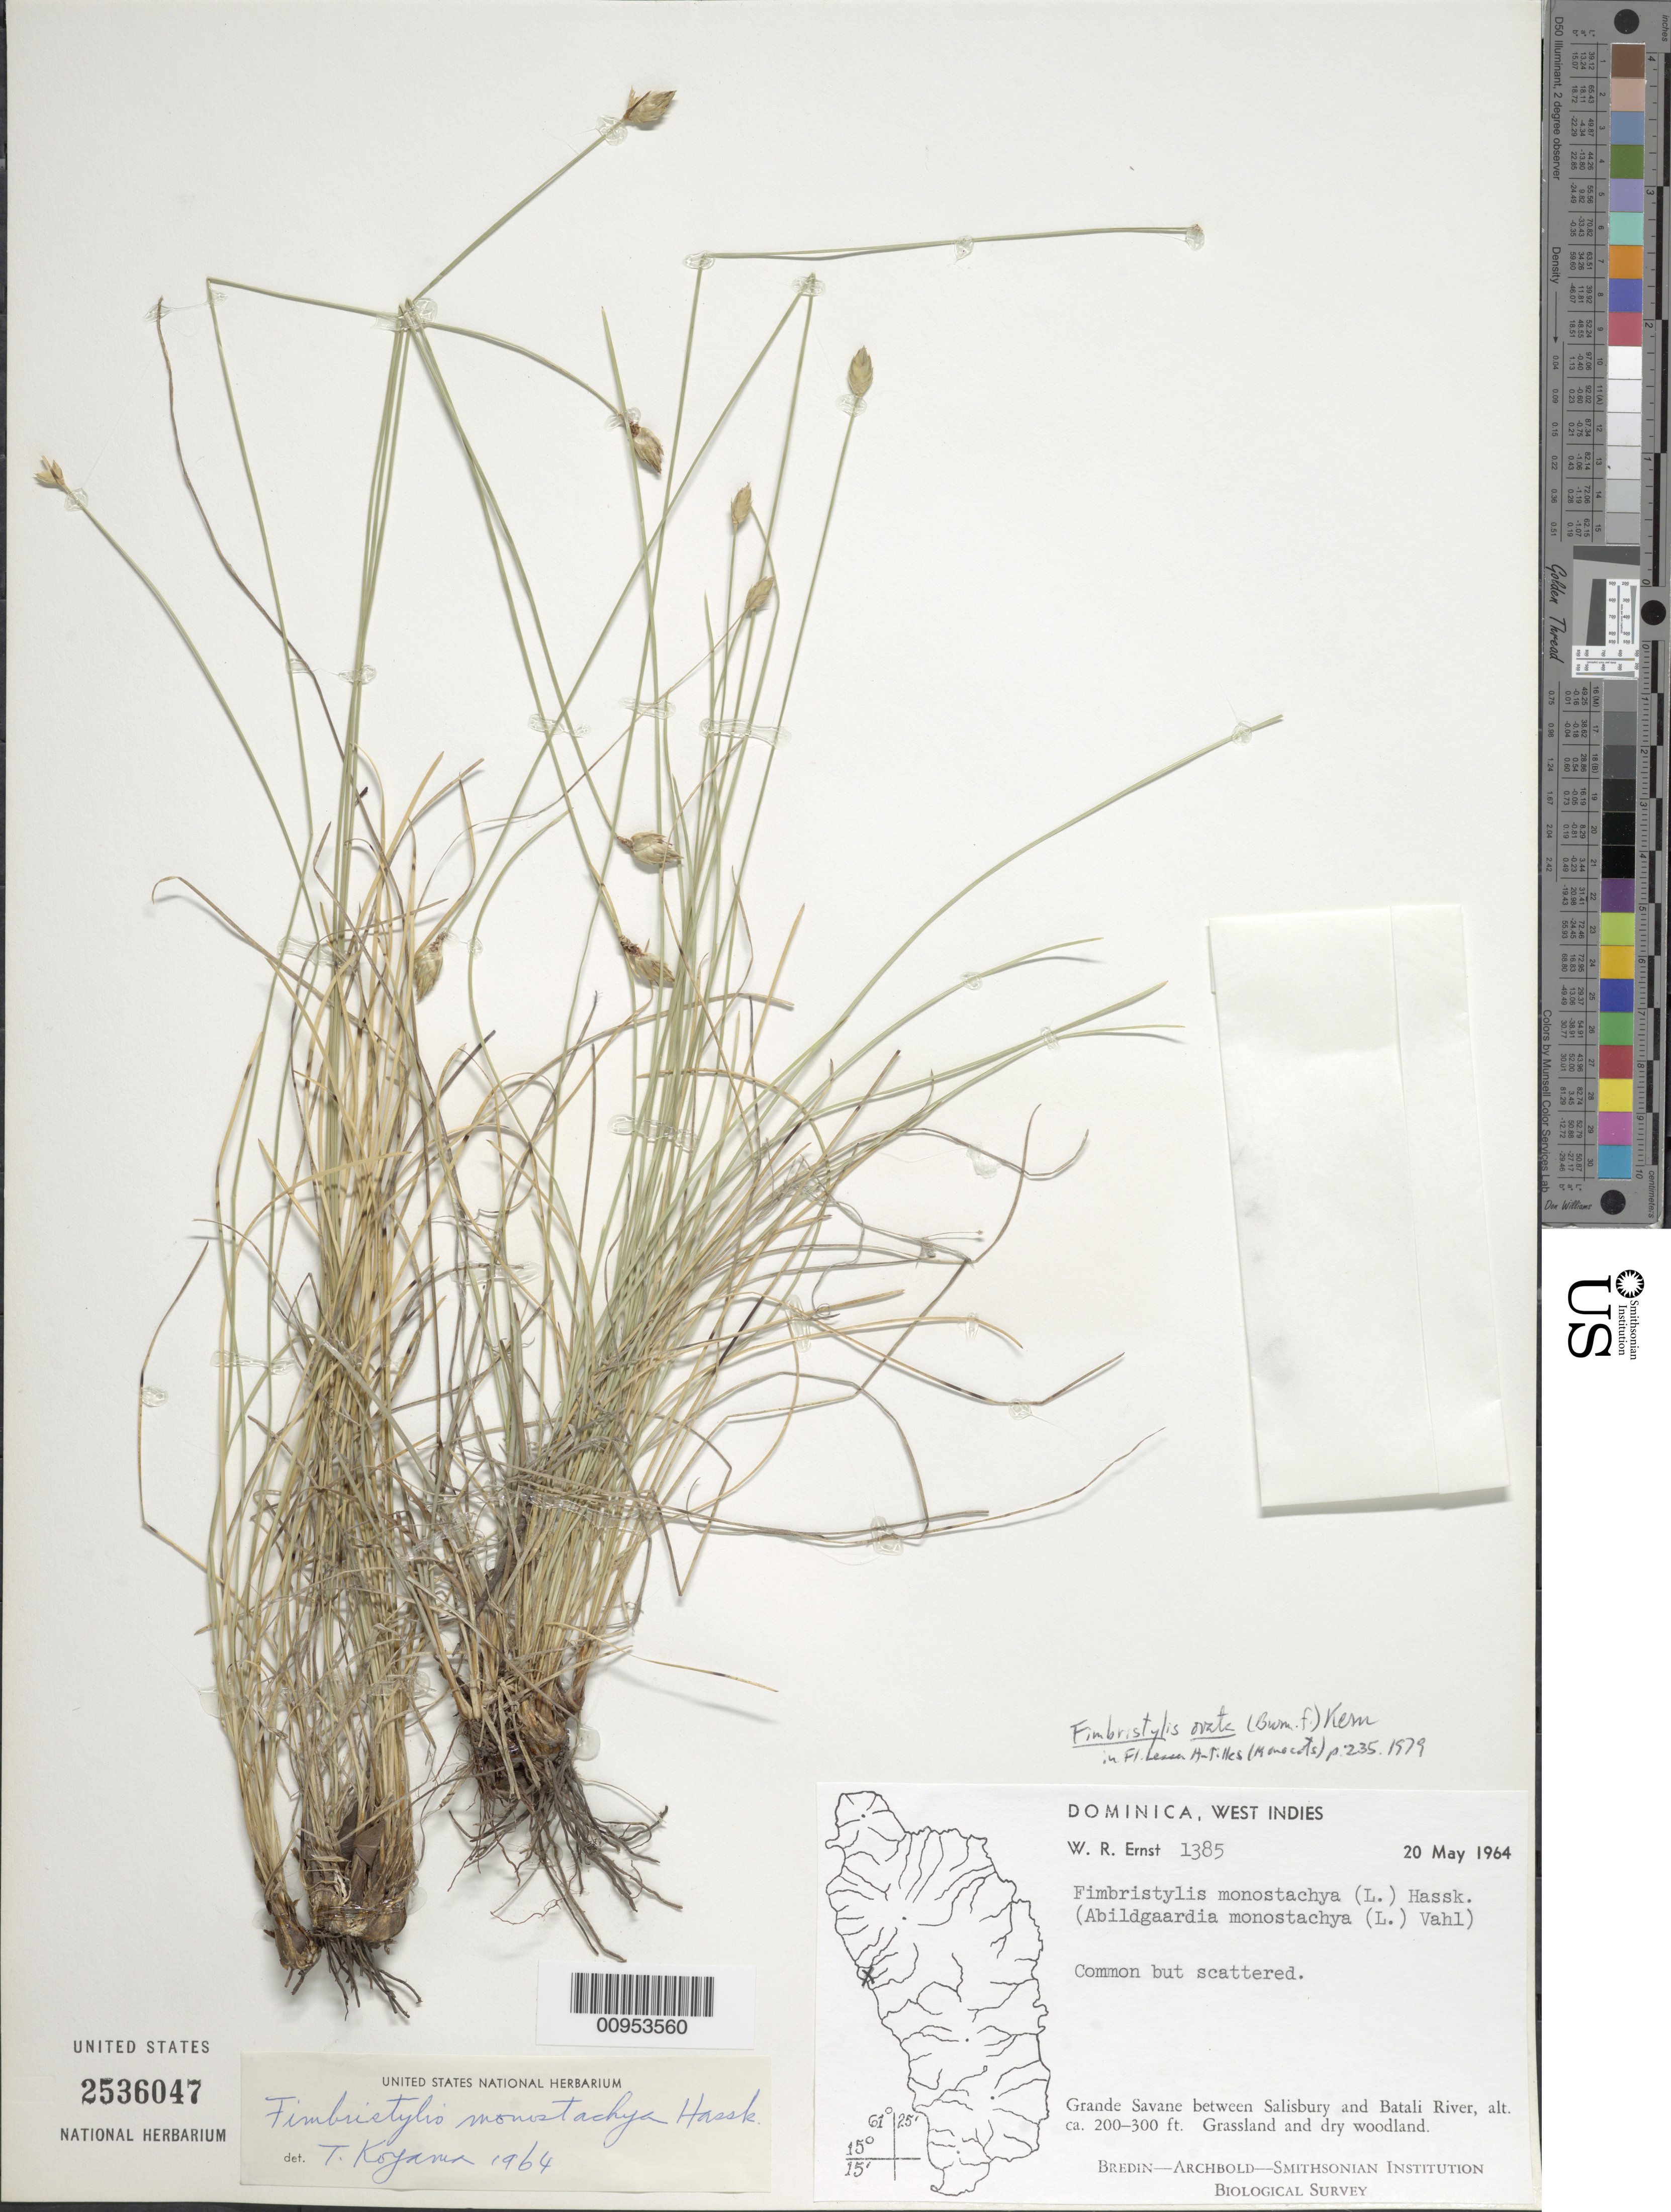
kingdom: Plantae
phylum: Tracheophyta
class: Liliopsida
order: Poales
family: Cyperaceae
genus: Abildgaardia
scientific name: Abildgaardia ovata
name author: (Burm. f.) Kral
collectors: W. R. Ernst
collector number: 1385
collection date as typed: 20 May 1964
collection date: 1964-05-20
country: Dominica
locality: Grande Savane between Salisbury and Batali River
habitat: Grassland and dry woodland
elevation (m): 61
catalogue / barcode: US 2536047